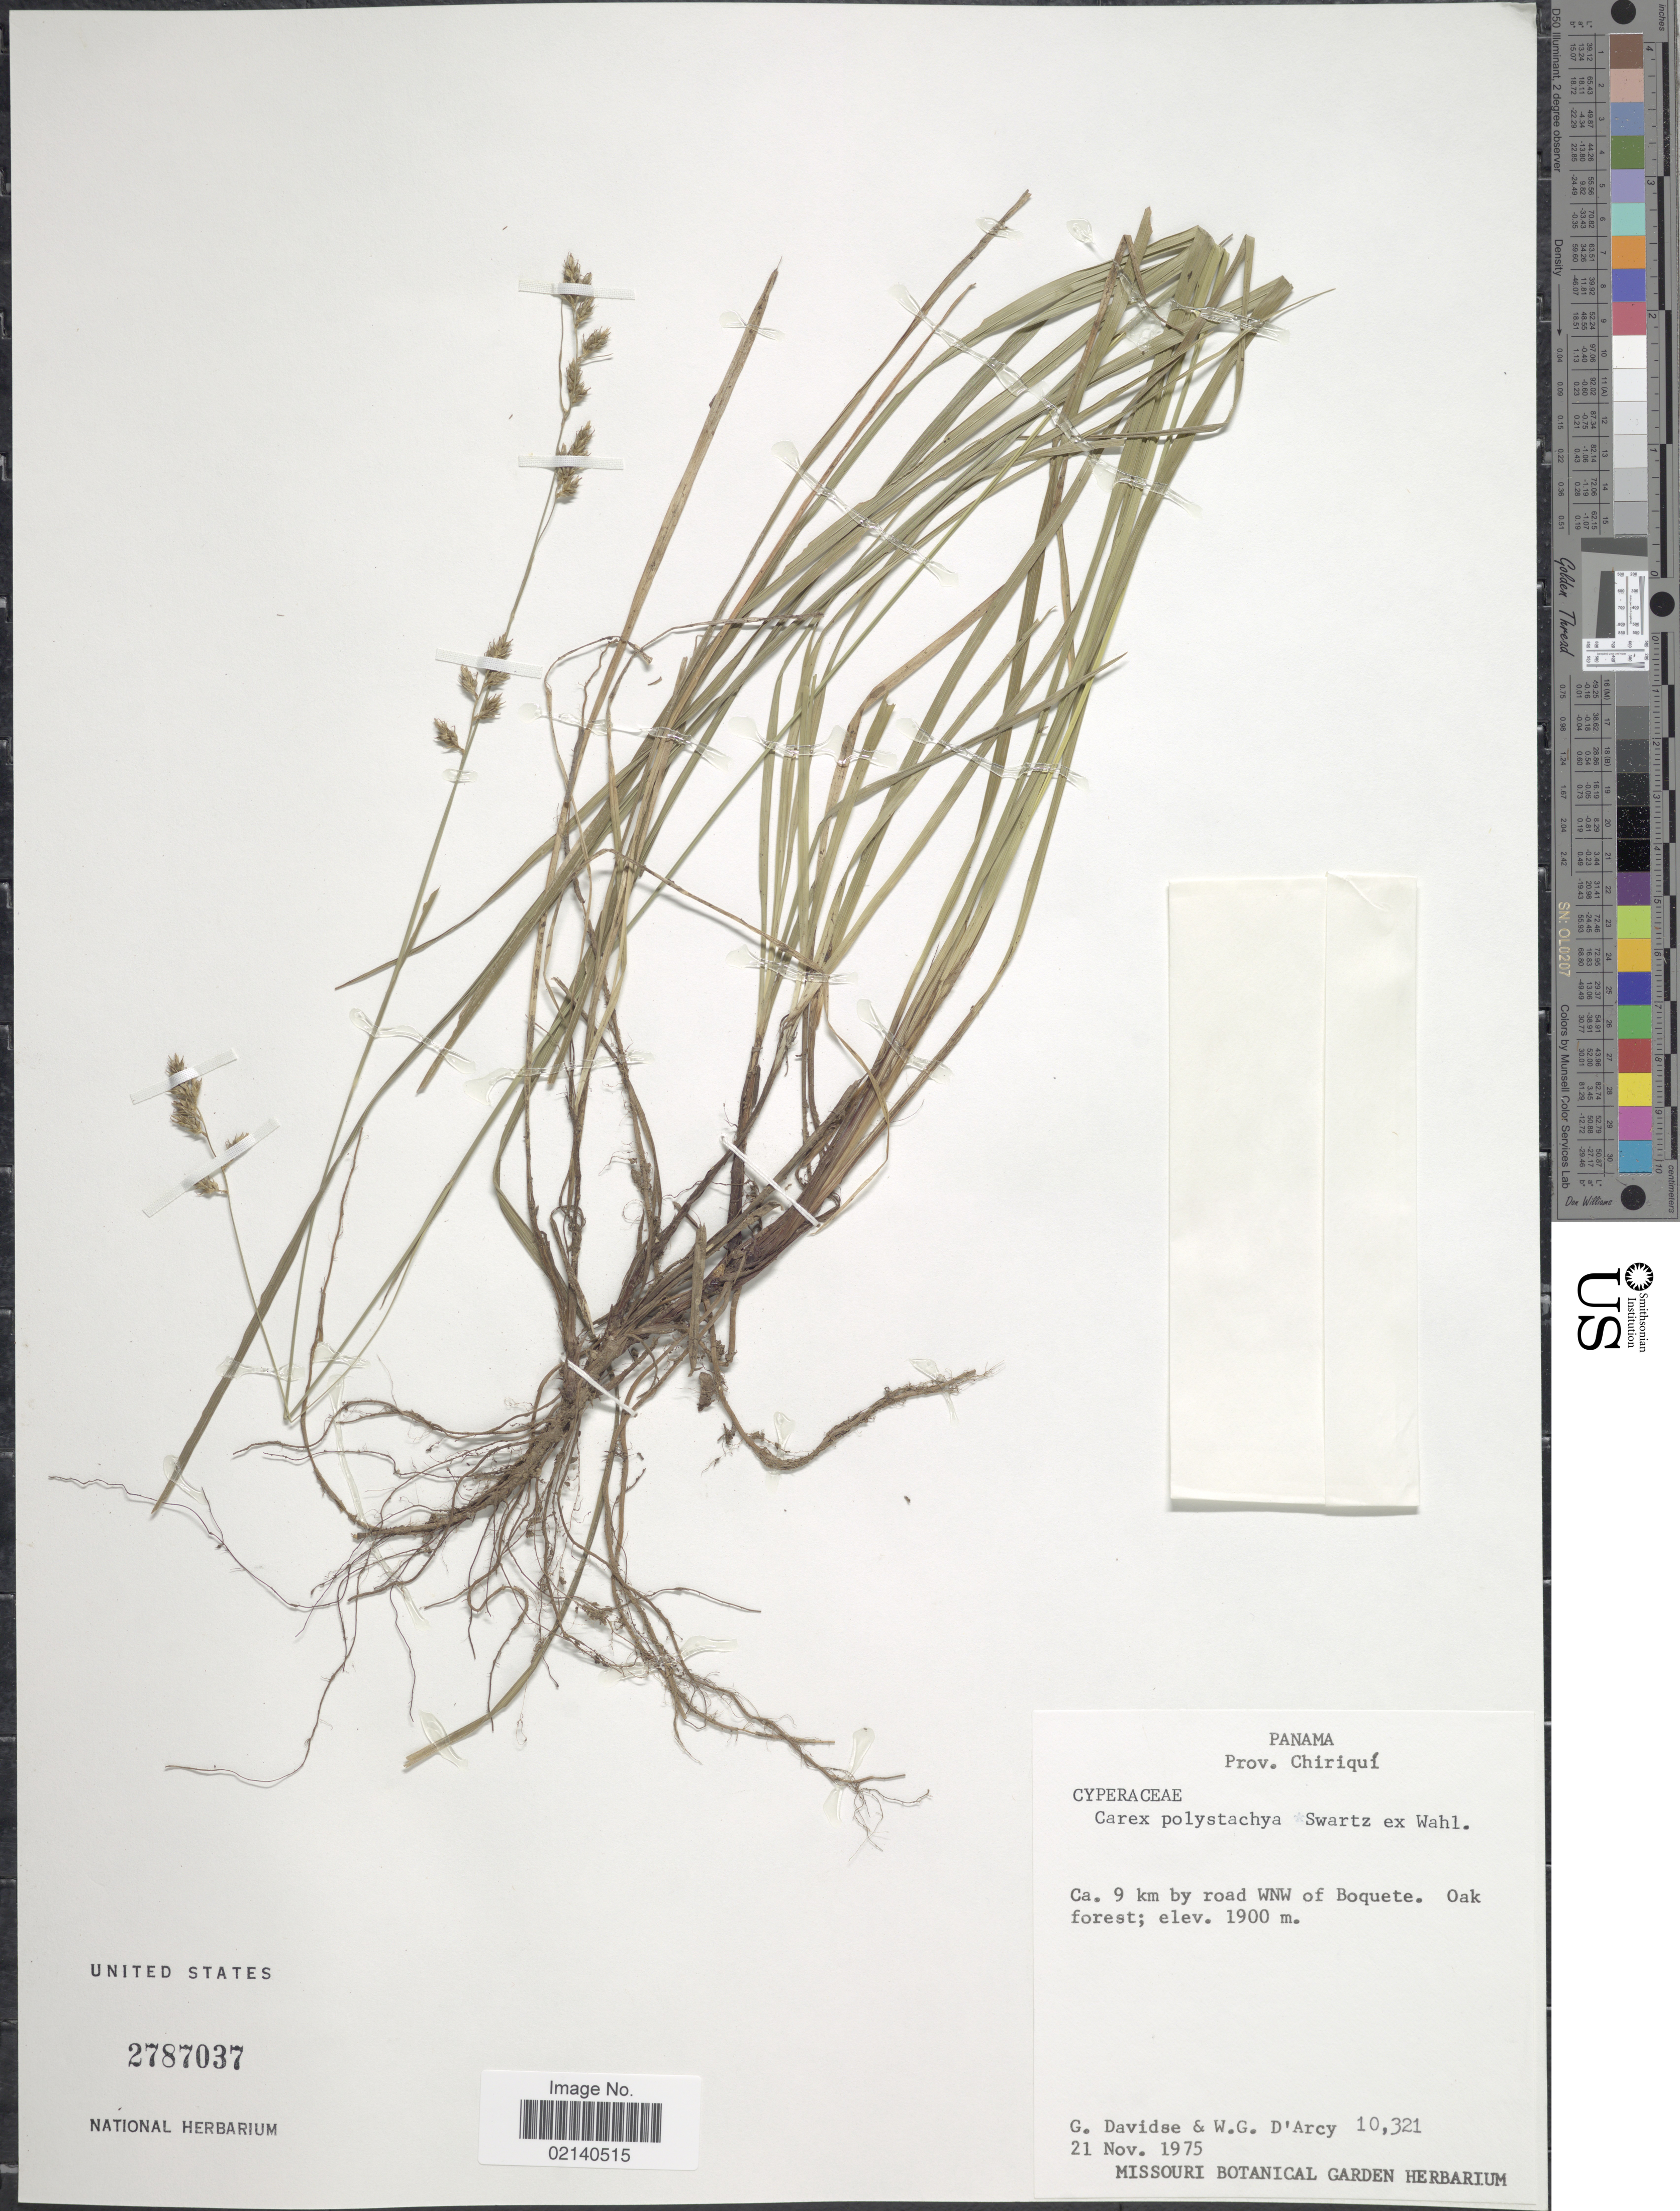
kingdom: Plantae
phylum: Tracheophyta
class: Liliopsida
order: Poales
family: Cyperaceae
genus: Carex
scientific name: Carex polystachya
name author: Sw. ex Wahlenb.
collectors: G. Davidse & W. G. D'Arcy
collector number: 10321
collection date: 1975-11-21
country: Panama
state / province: Chiriqui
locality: Ca. 9 km by road WNW of Boquete, oak forest.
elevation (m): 1900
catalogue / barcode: US 2787037